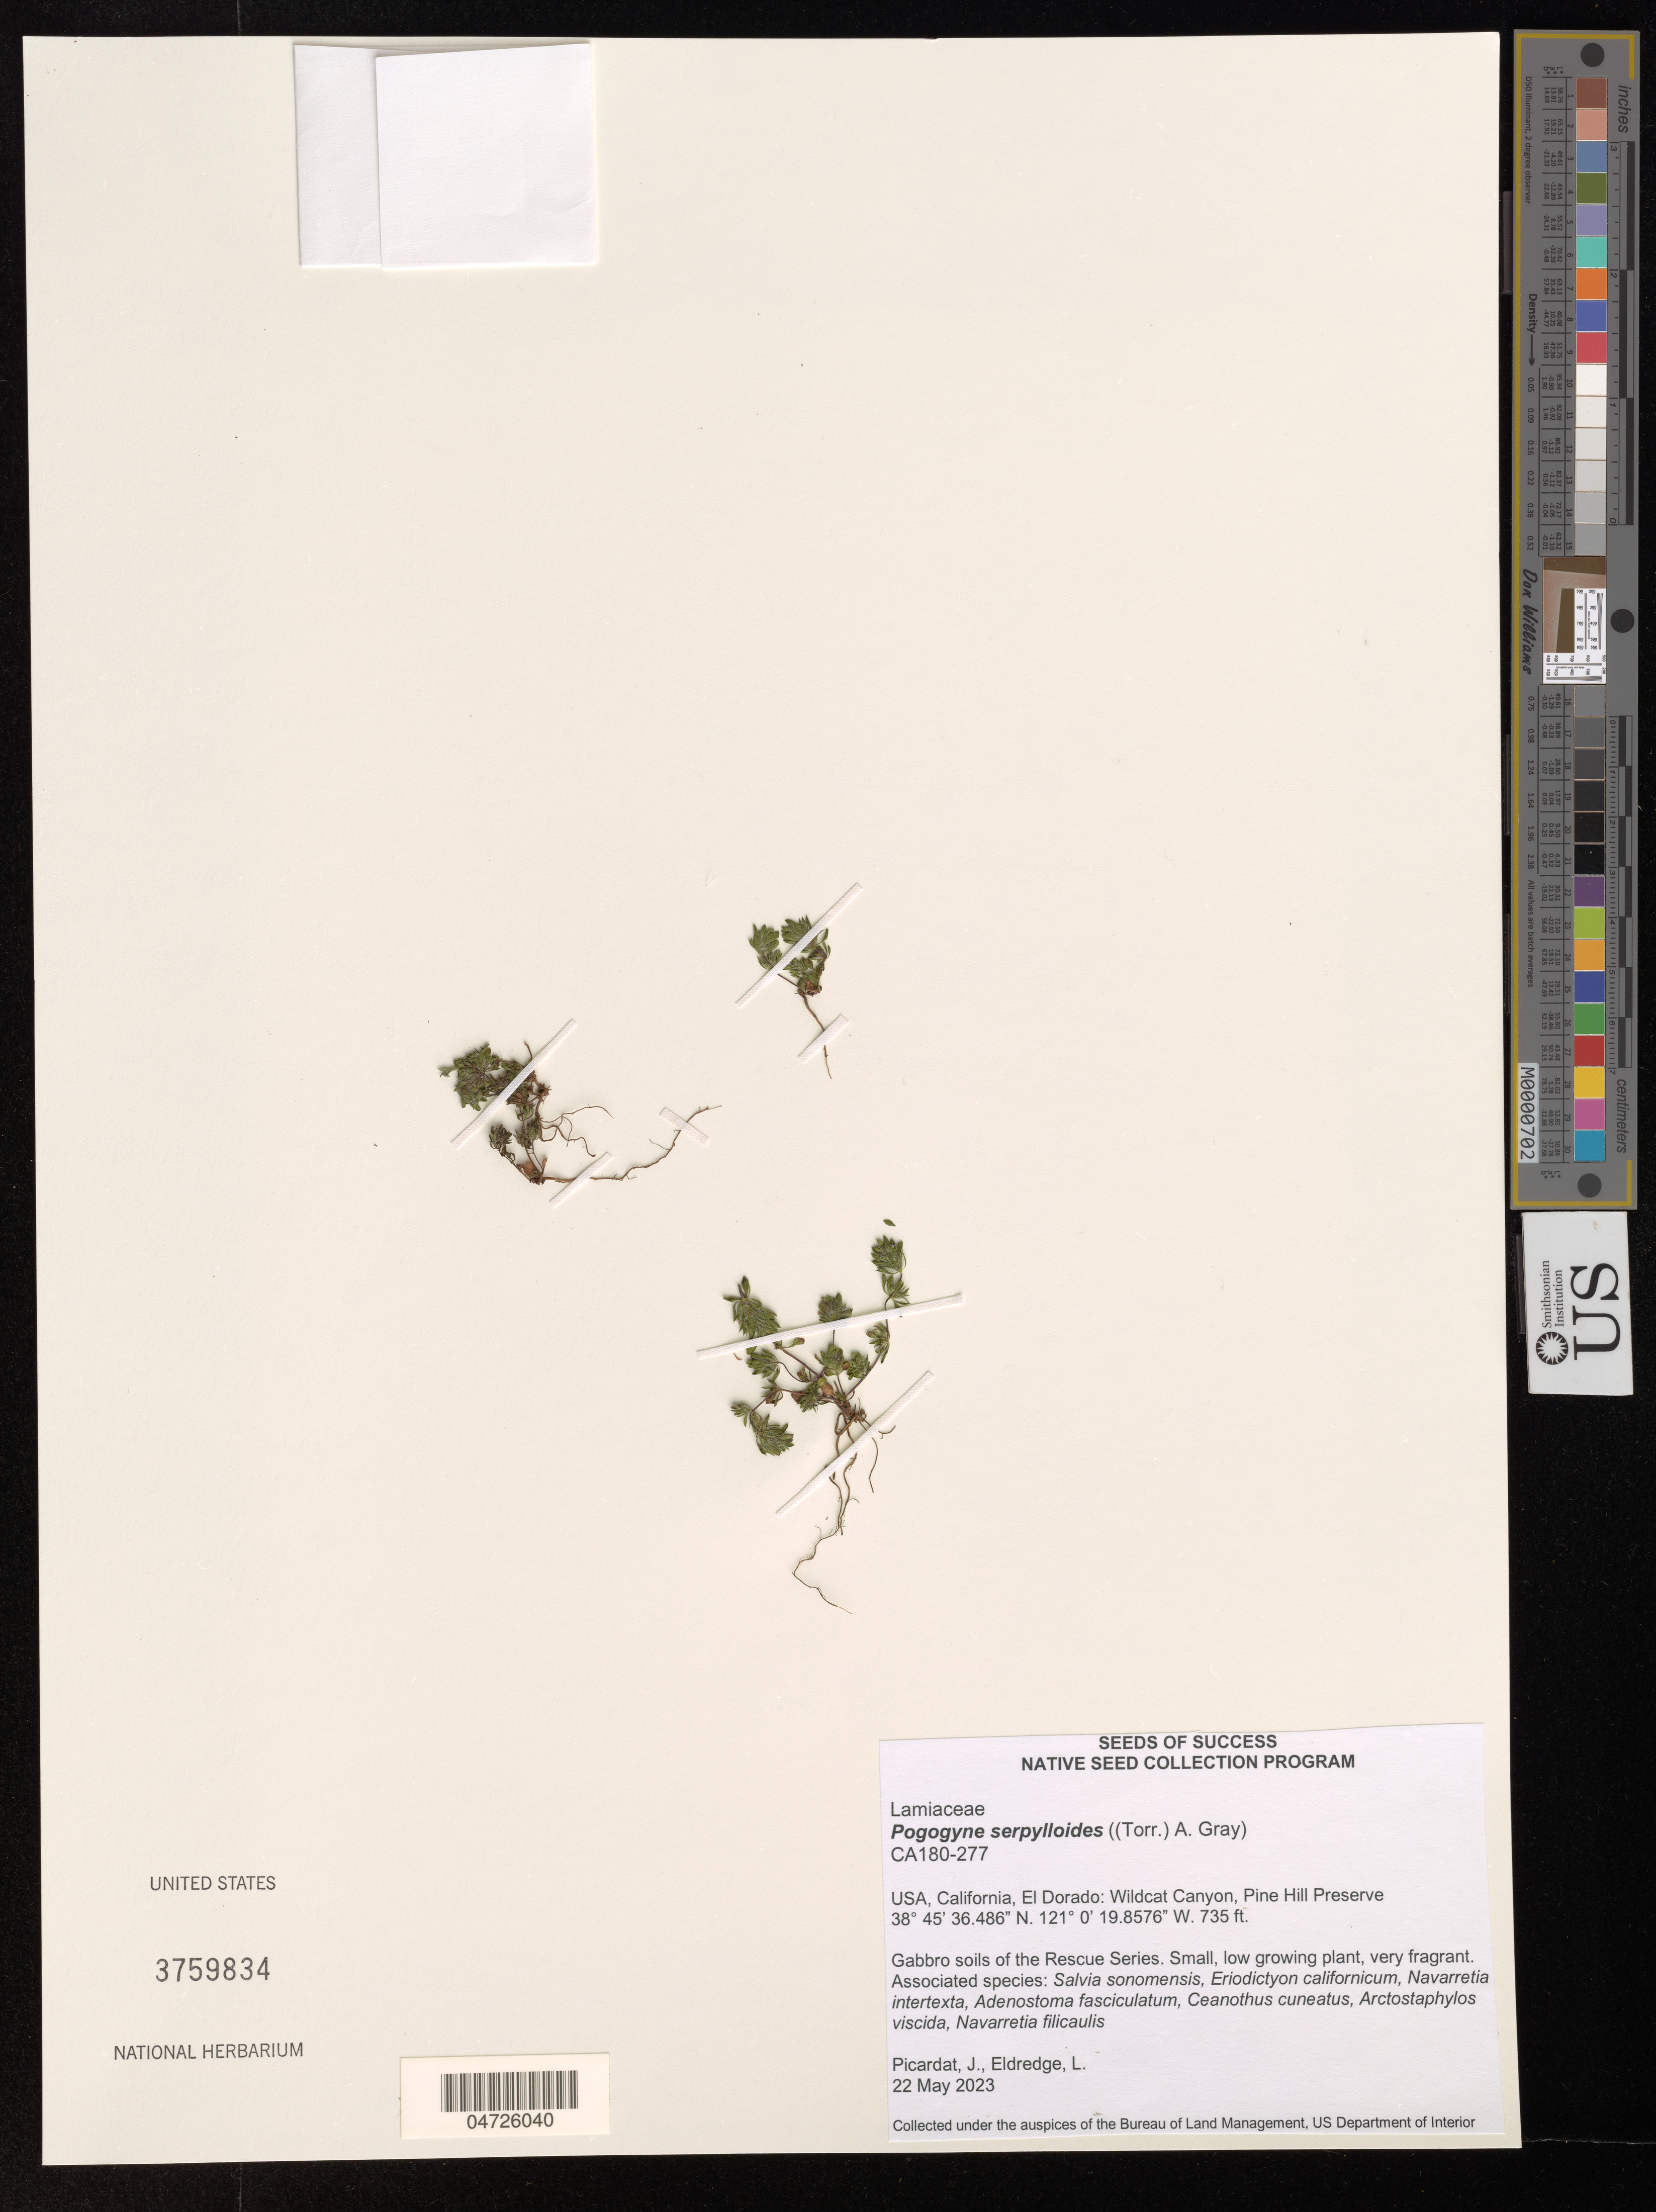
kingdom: Plantae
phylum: Tracheophyta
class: Magnoliopsida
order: Lamiales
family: Lamiaceae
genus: Pogogyne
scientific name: Pogogyne serpylloides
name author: (Torr.) A. Gray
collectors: J. Picardat & L. Eldredge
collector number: CA180-277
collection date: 2023-05-22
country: United States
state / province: California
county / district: El Dorado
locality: El Dorado: Wildcat Canyon. Pine Hill Preserve.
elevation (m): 224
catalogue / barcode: US 3759834